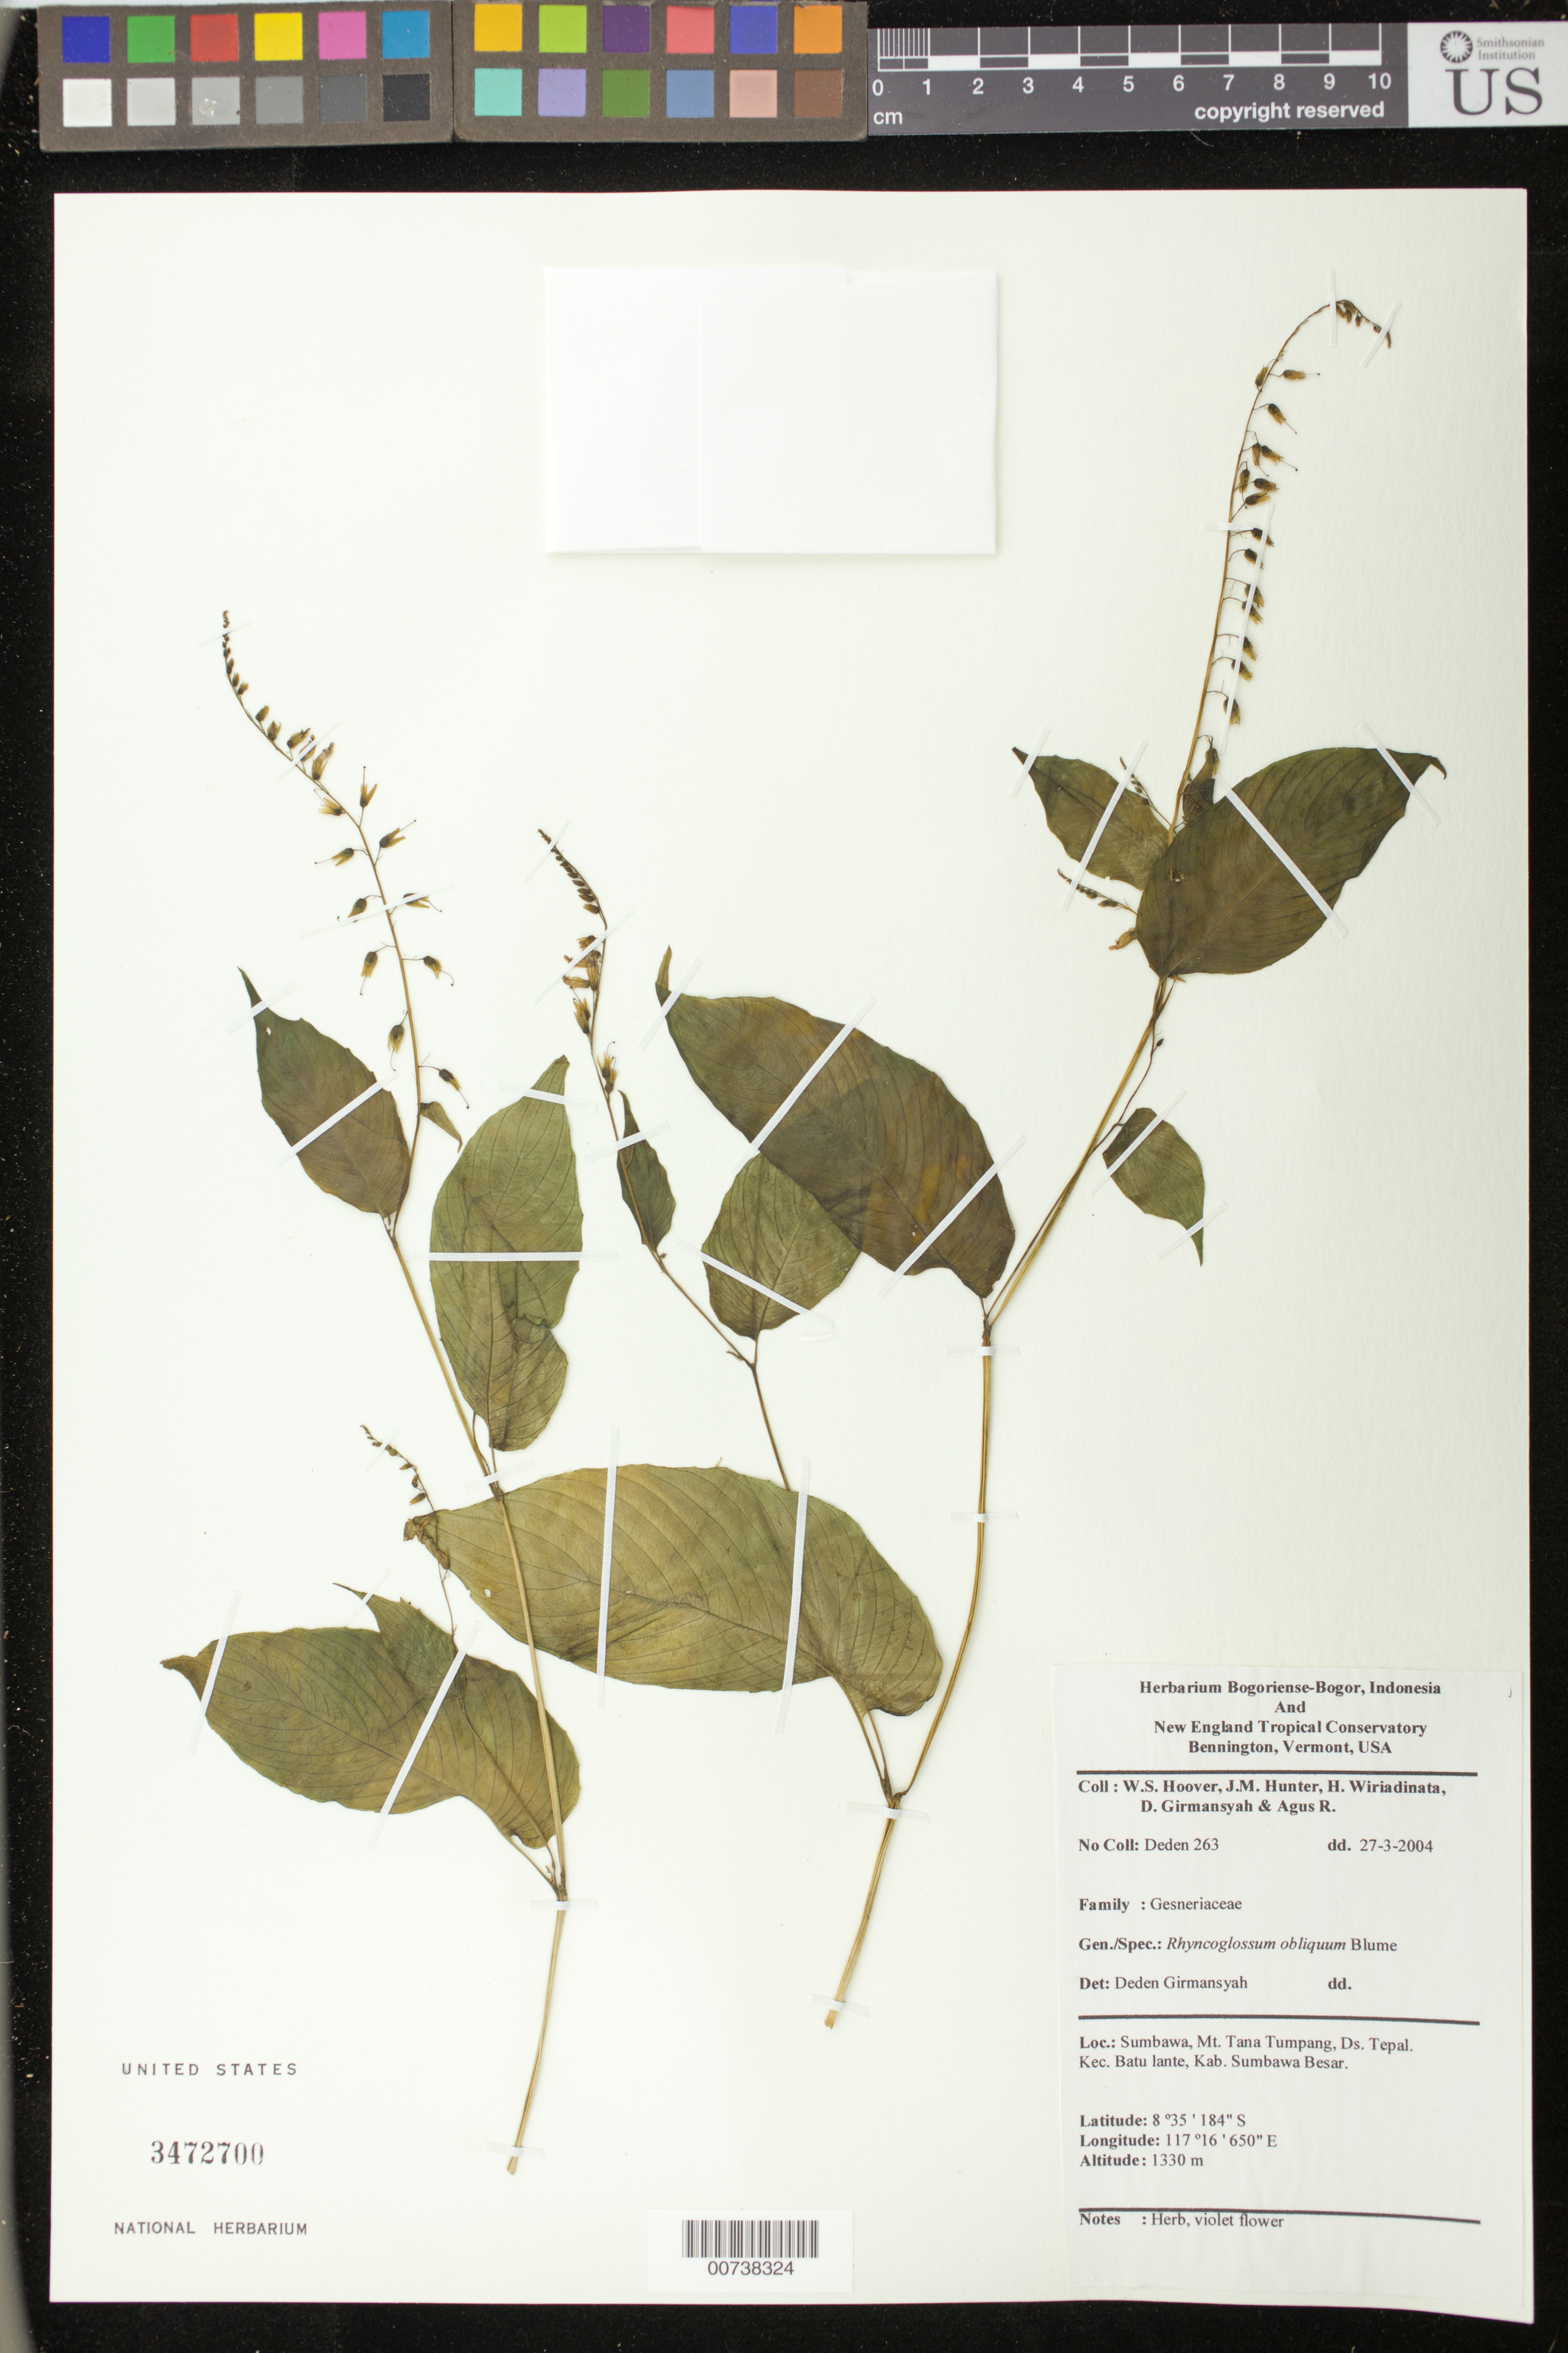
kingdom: Plantae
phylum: Tracheophyta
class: Magnoliopsida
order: Lamiales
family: Gesneriaceae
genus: Rhynchoglossum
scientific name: Rhynchoglossum obliquum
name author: Blume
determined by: Girmansyah, D.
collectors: W. S. Hoover, J. Hunter, H. Wiriadinata, D. Girmansyah & A. Ruskandi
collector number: Deden 263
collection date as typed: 27 Mar 2004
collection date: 2004-03-27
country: Indonesia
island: Sumbawa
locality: Sumbawa, Mt. Tana Tumpang, Ds. Tepal, Kec. Batu lante, Kab. Sumbawa Besar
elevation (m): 1330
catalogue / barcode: US 3472700